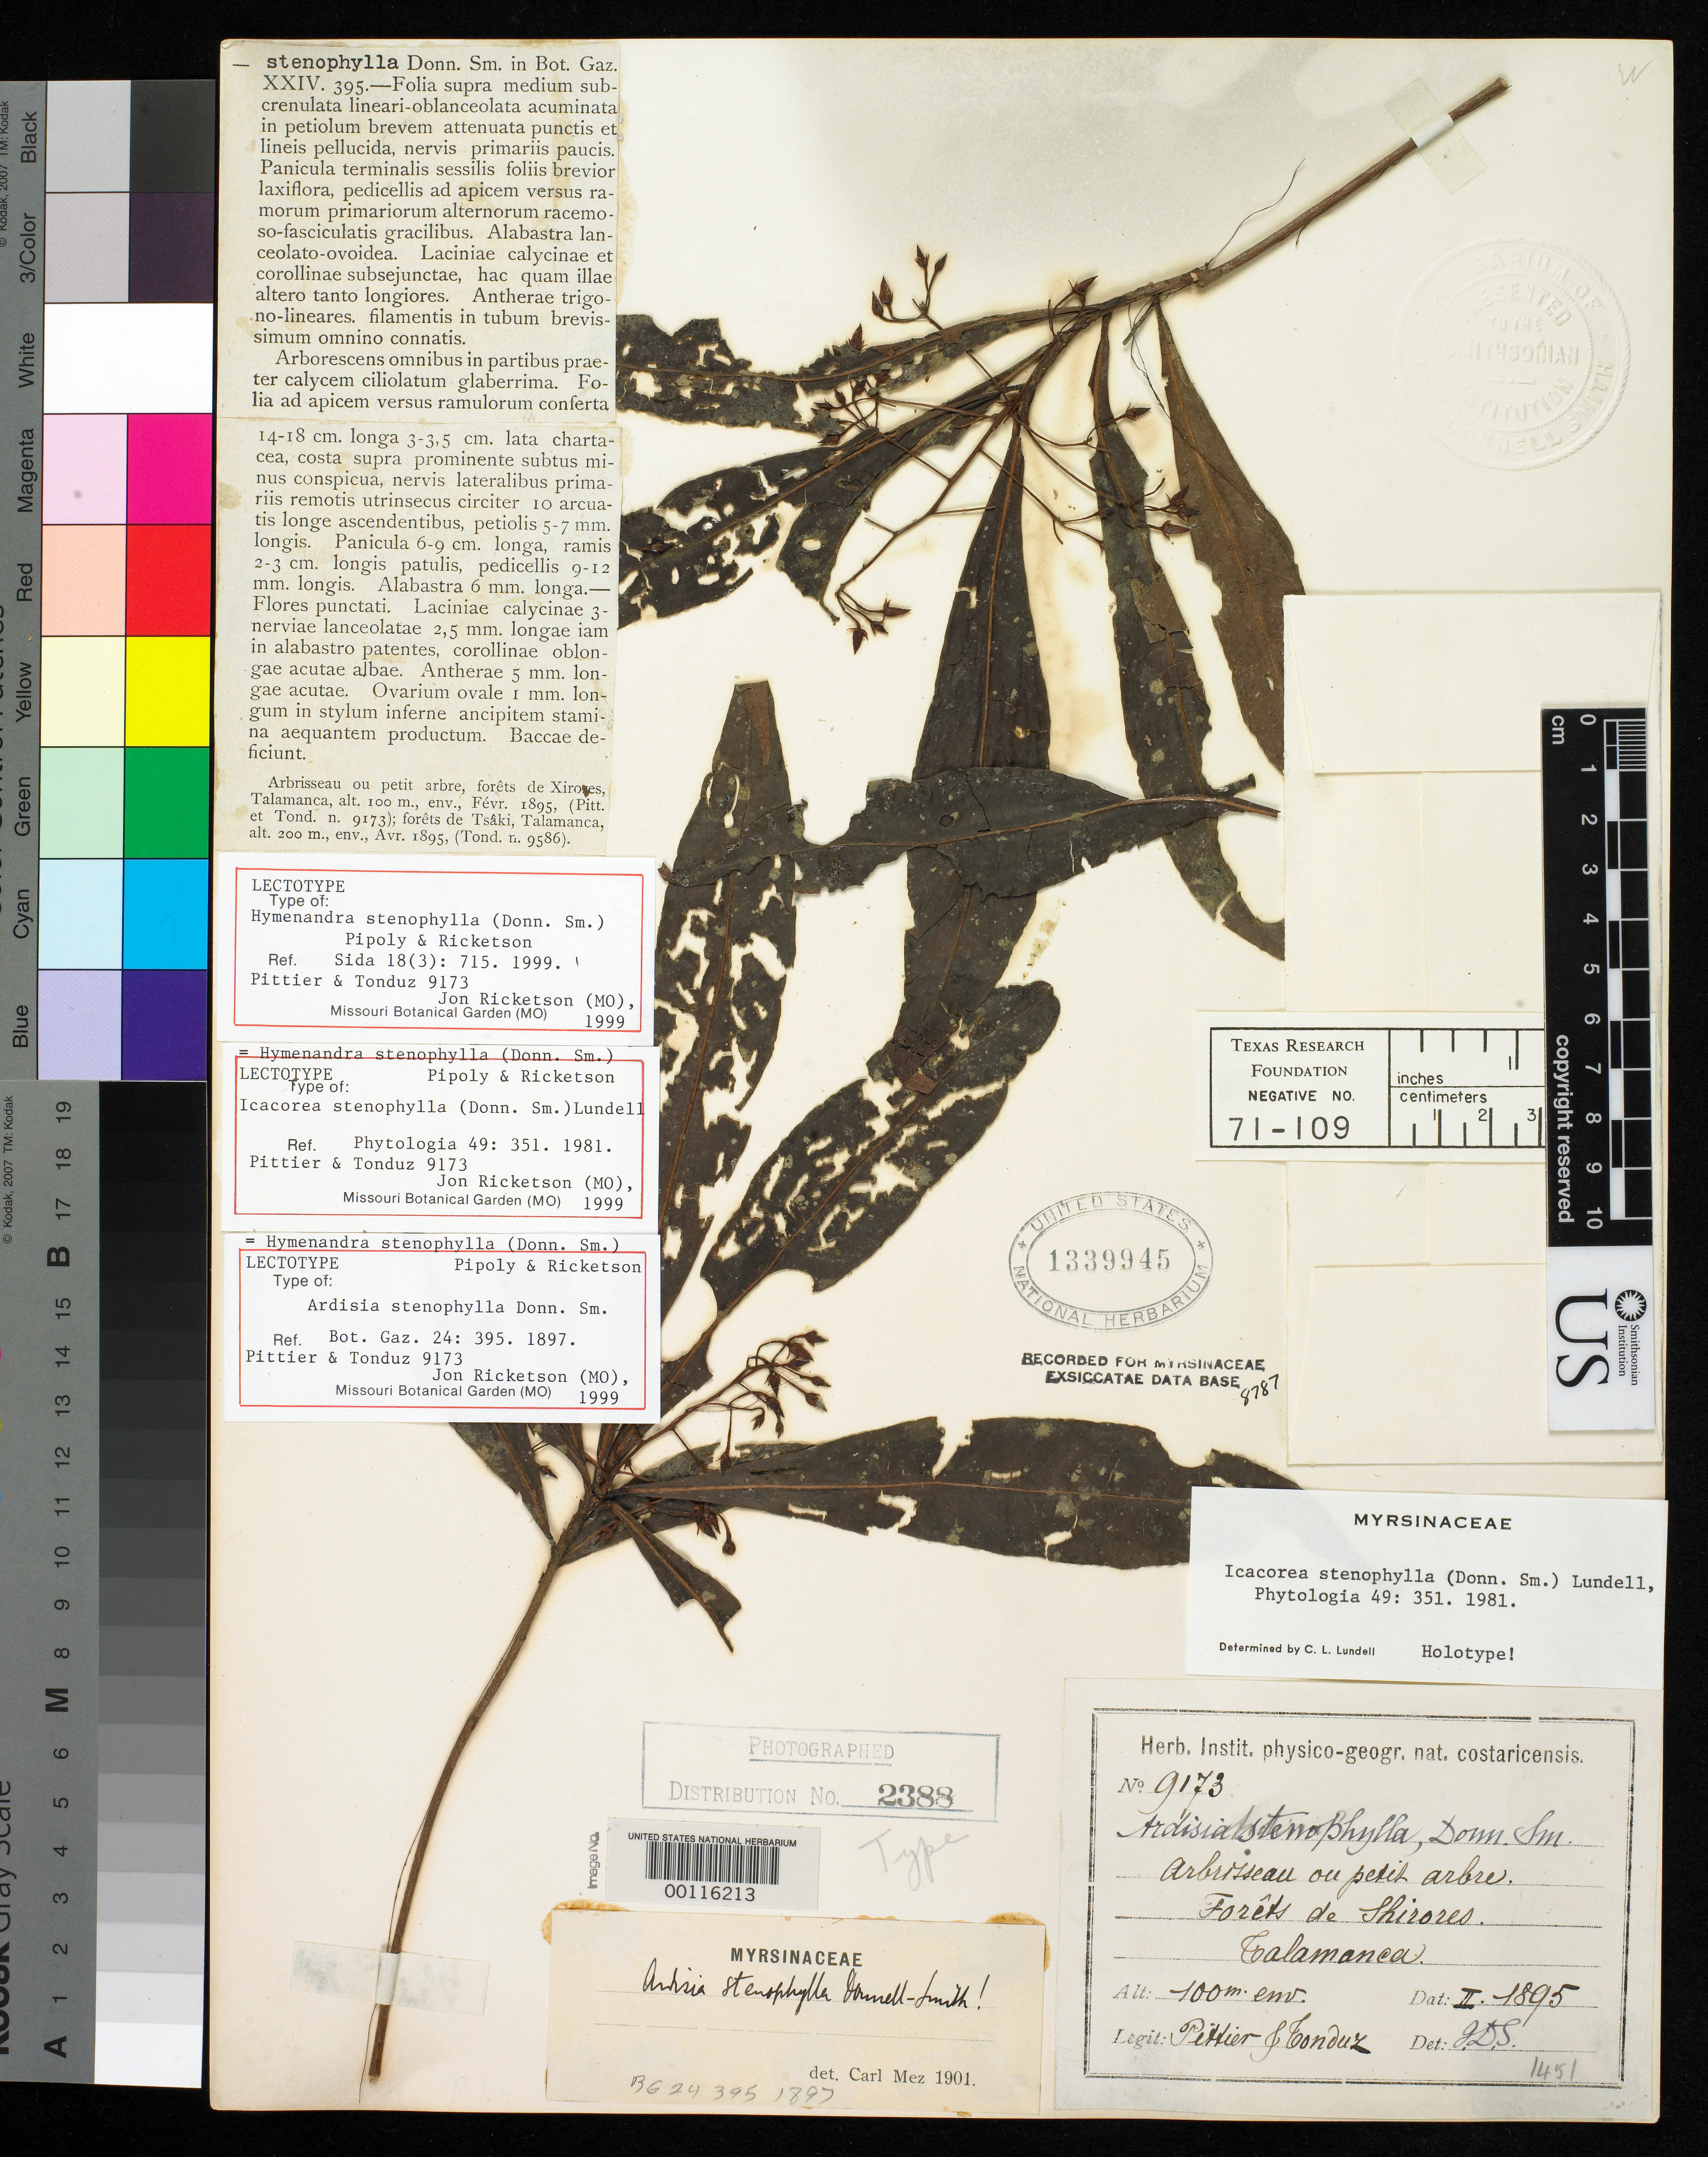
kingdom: Plantae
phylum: Tracheophyta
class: Magnoliopsida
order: Ericales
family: Primulaceae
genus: Ardisia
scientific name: Ardisia stenophylla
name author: Donn. Sm.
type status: Type Collection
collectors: H. F. Pittier & A. Tonduz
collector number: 9173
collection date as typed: Feb 1895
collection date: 1895-02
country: Costa Rica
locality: Forets de Shiroes, Talamanca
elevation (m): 100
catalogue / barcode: US 1339945